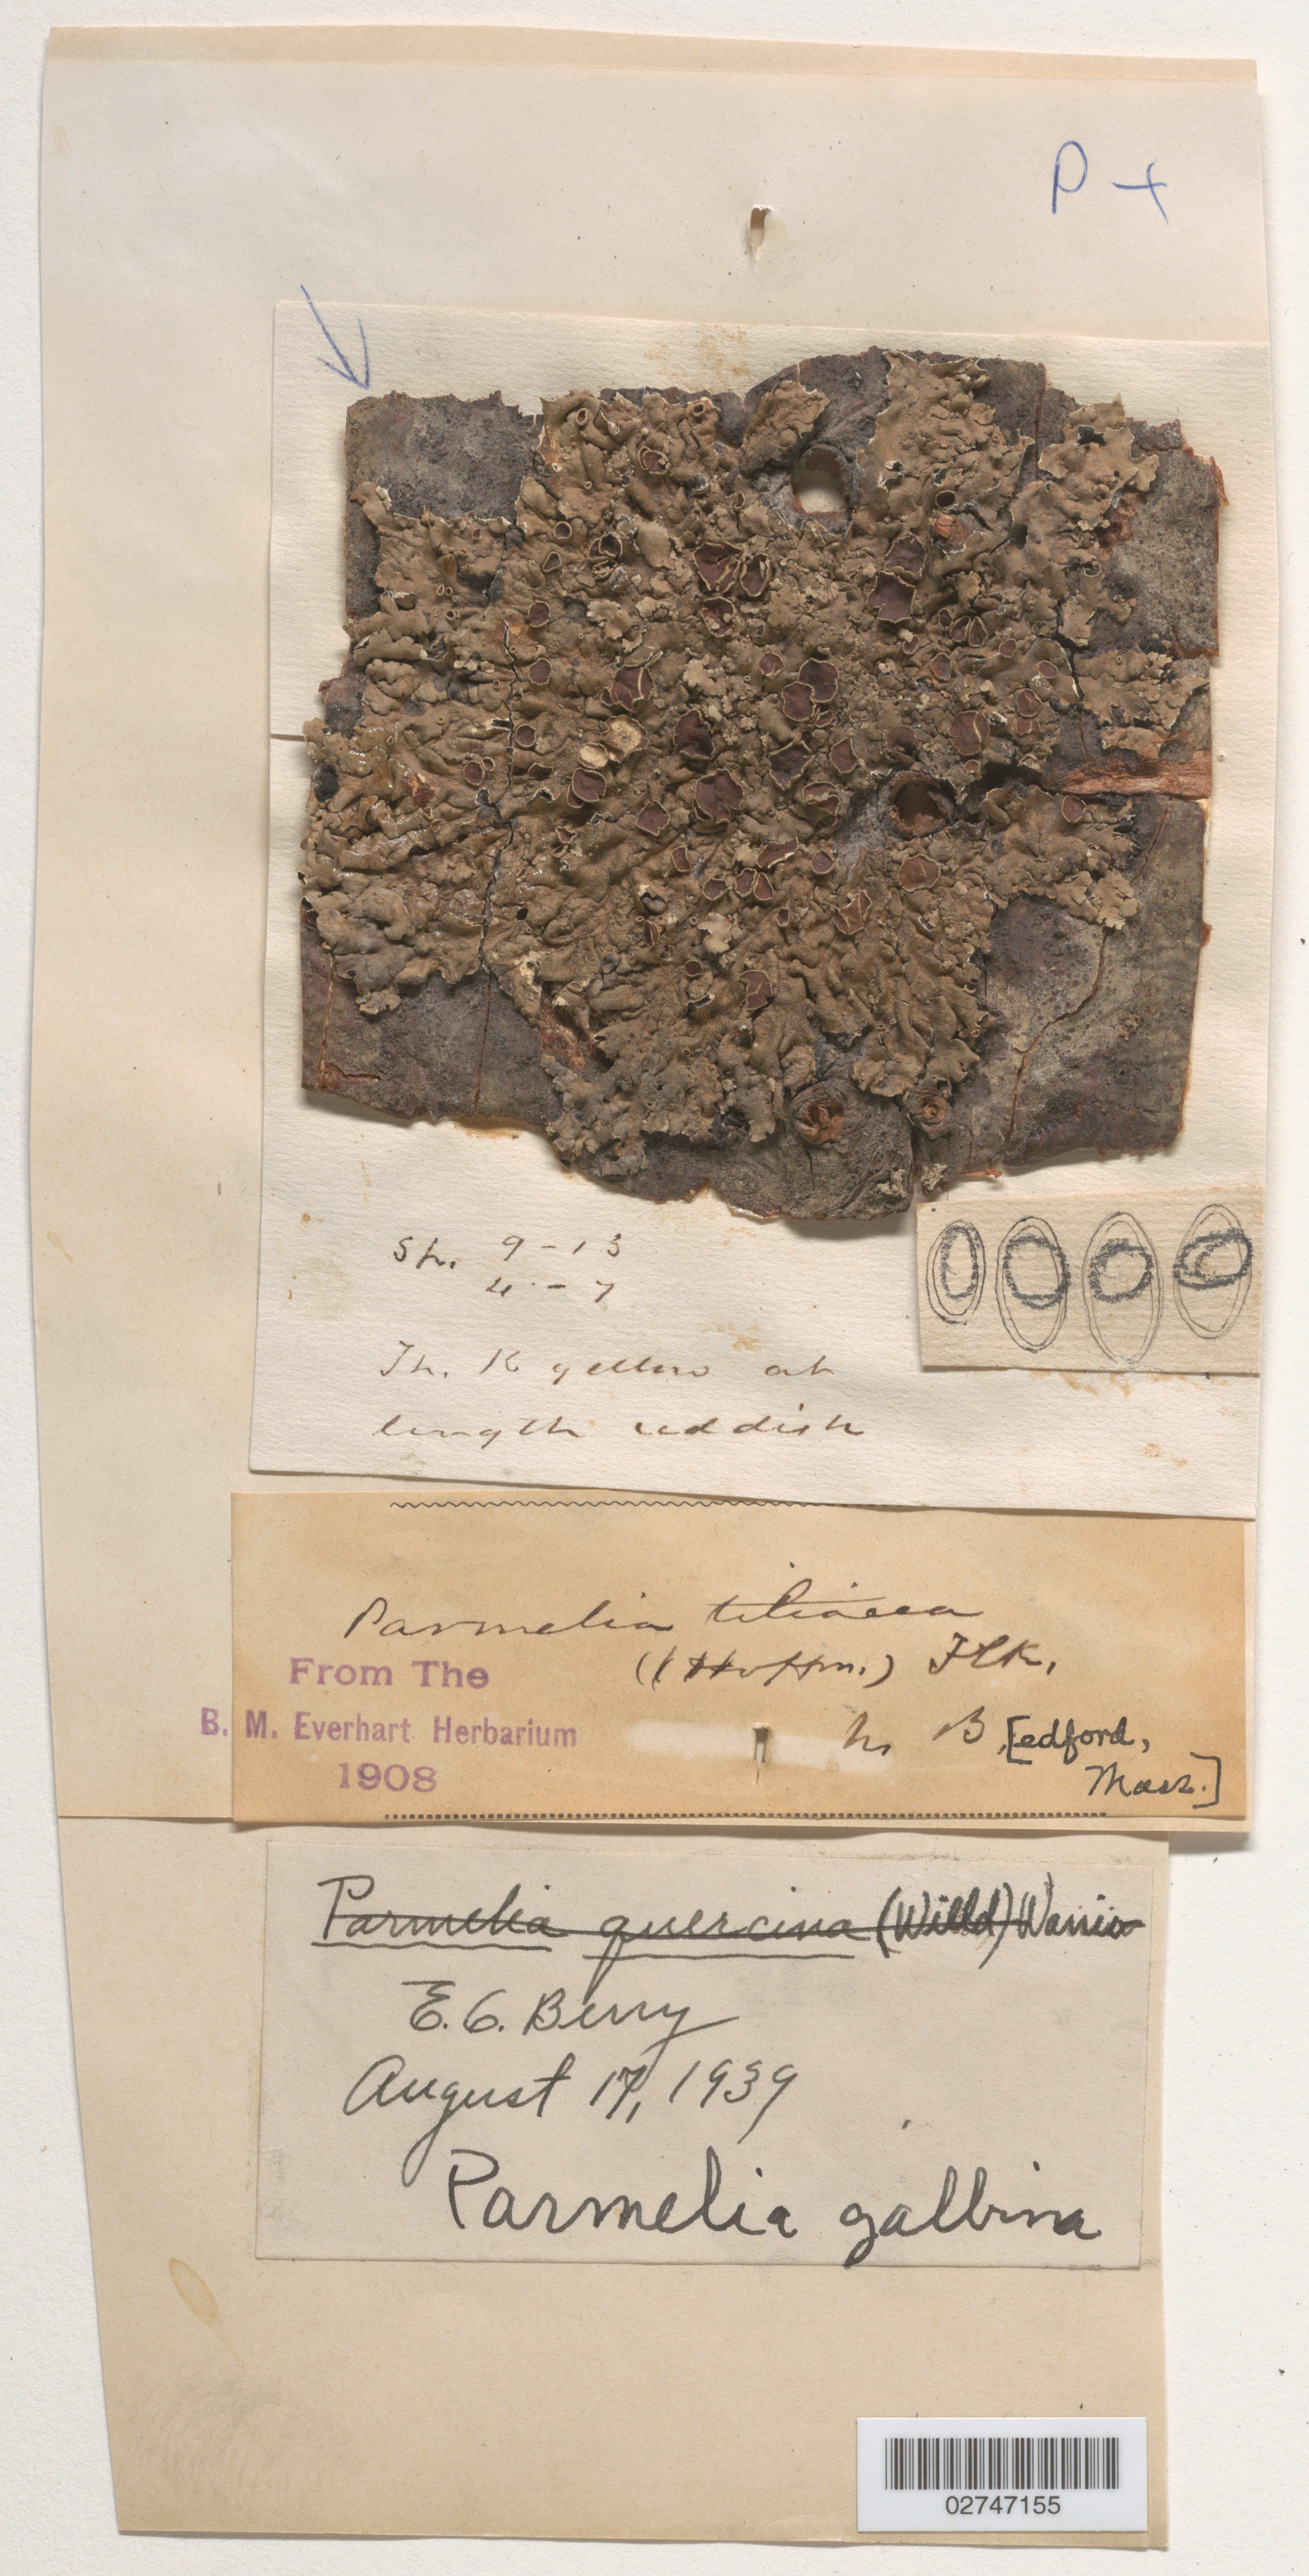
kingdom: Fungi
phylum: Ascomycota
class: Lecanoromycetes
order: Lecanorales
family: Parmeliaceae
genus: Myelochroa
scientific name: Myelochroa galbina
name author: (Ach.) Elix & Hale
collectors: ex herb. B.M. Everhart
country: United States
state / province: Massachusetts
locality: New Bedford